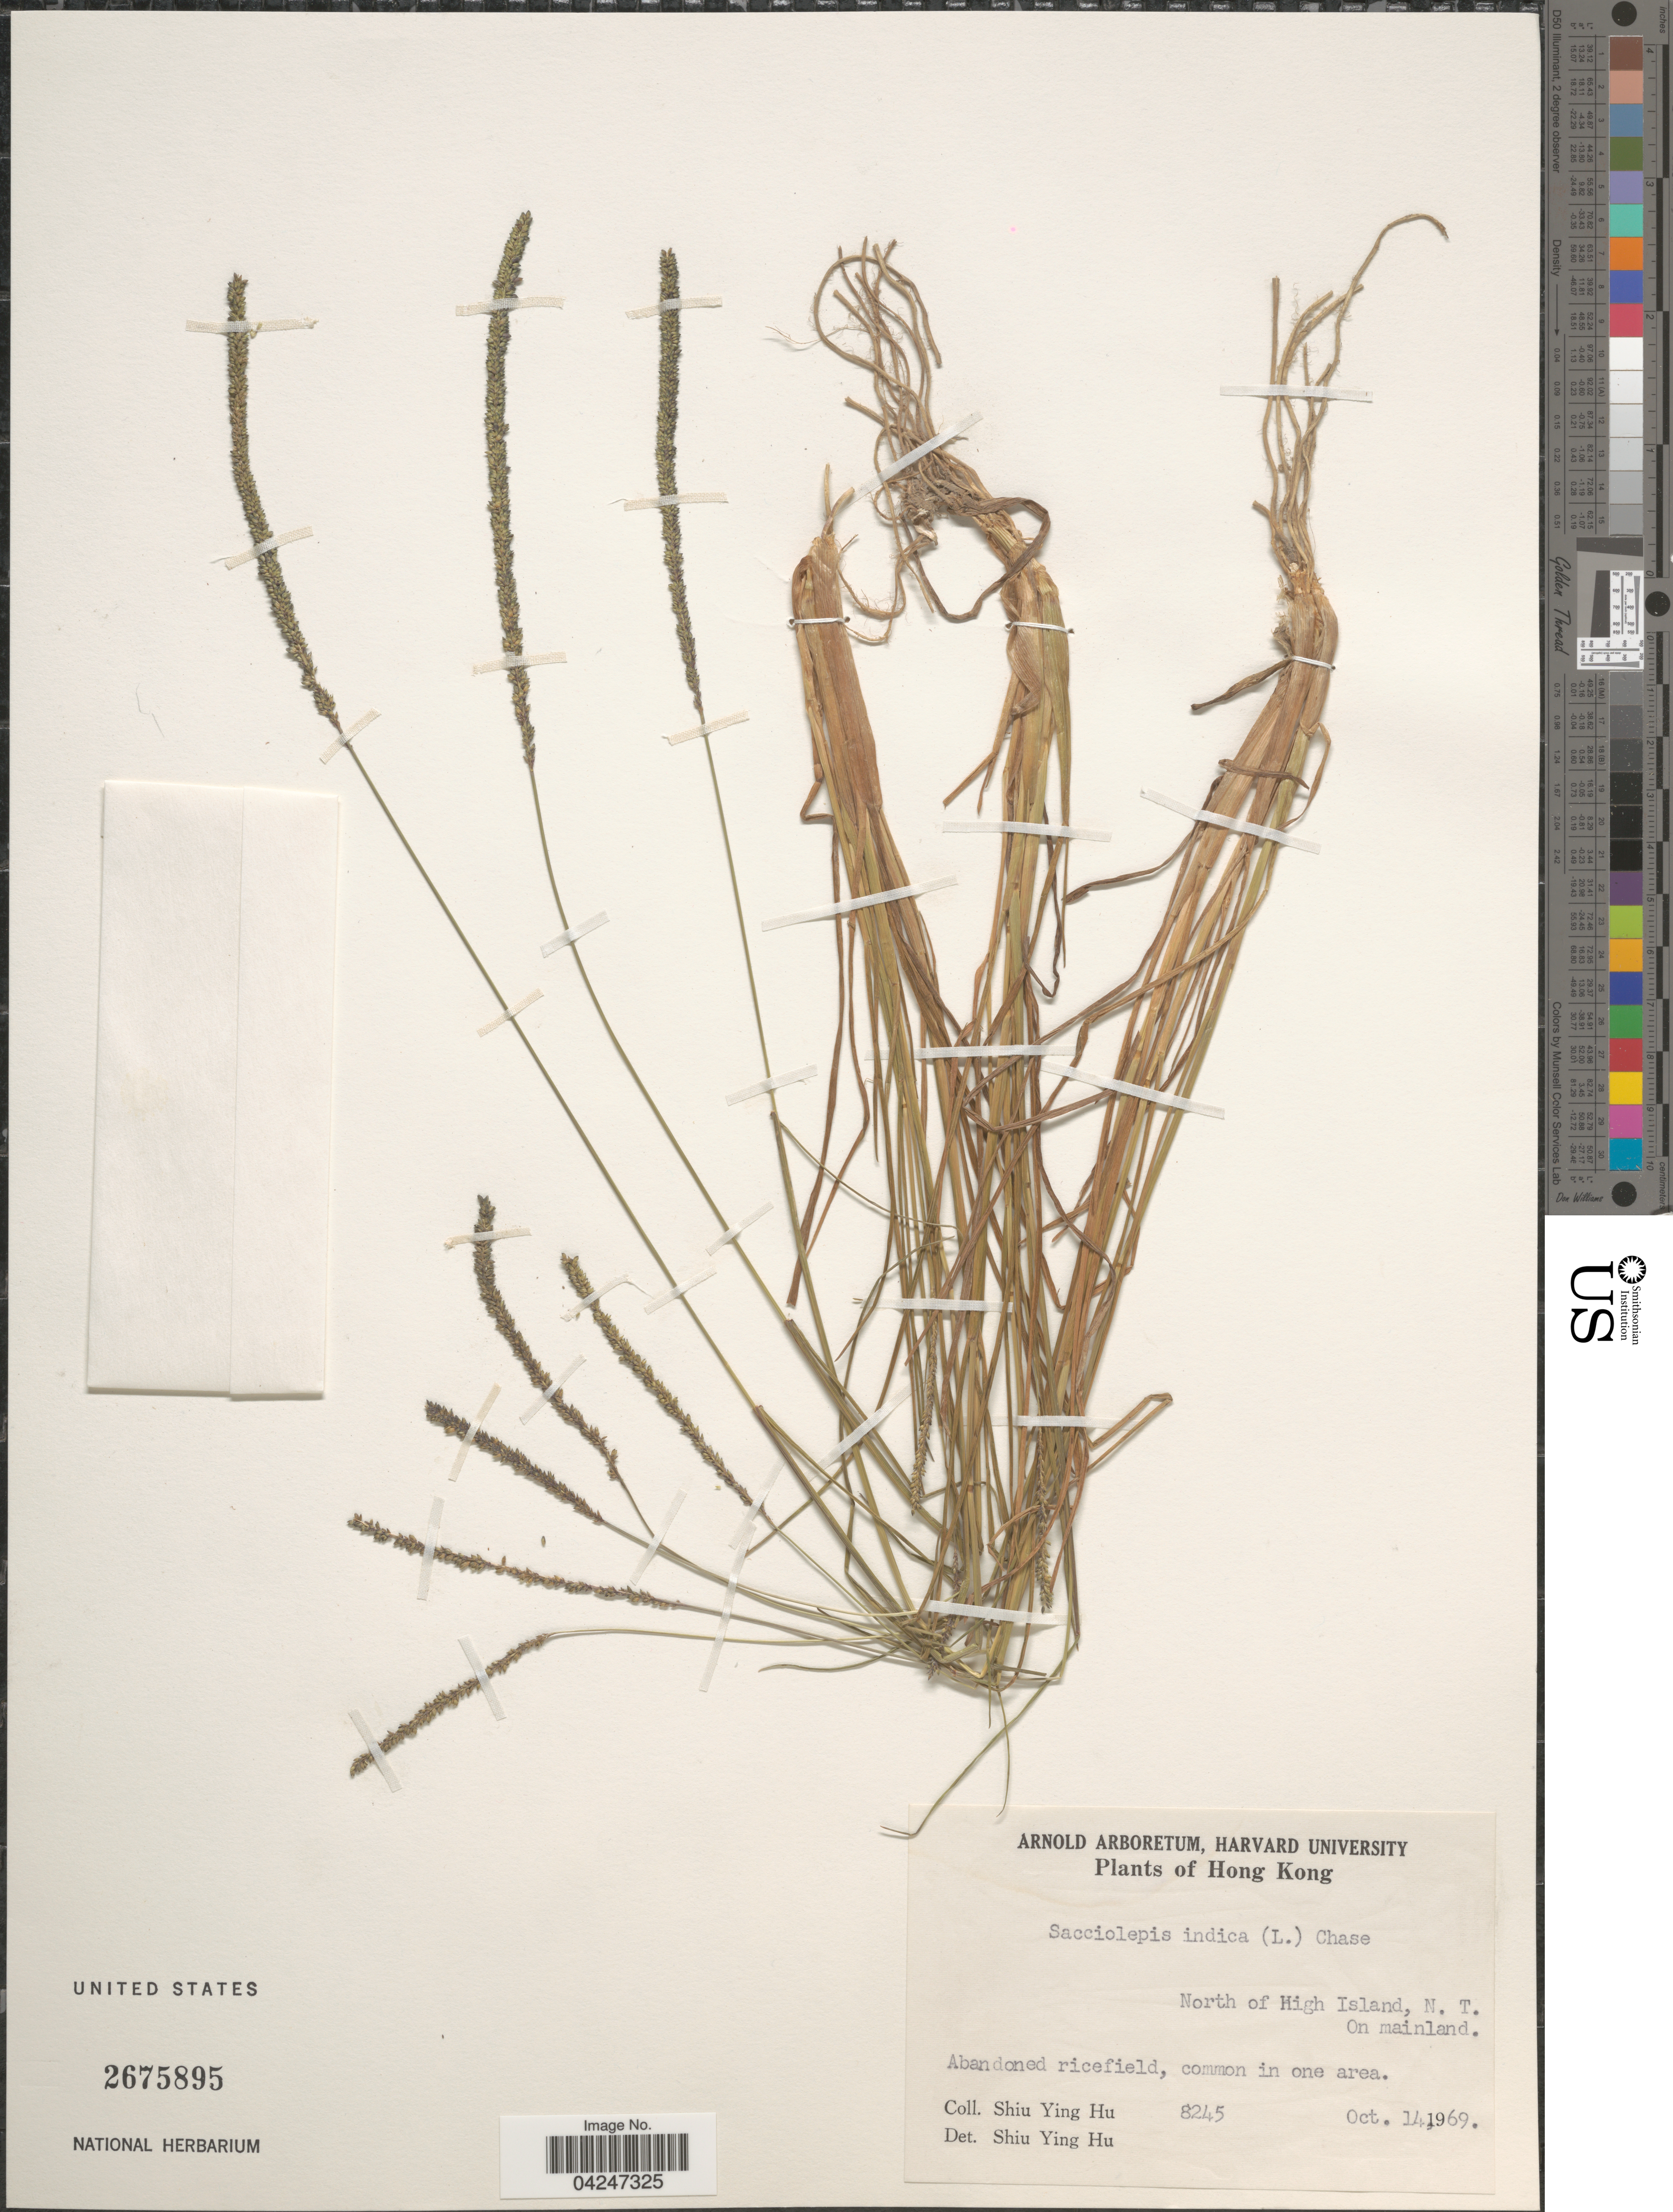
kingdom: Plantae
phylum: Tracheophyta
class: Liliopsida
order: Poales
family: Poaceae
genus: Sacciolepis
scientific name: Sacciolepis indica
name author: (L.) Chase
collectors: S. Y. Hu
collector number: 8245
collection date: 1969-10-14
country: China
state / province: Hong Kong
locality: North of High Island, N.T. On mainland. Abandoned ricefield, common in one area.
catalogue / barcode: US 2675895